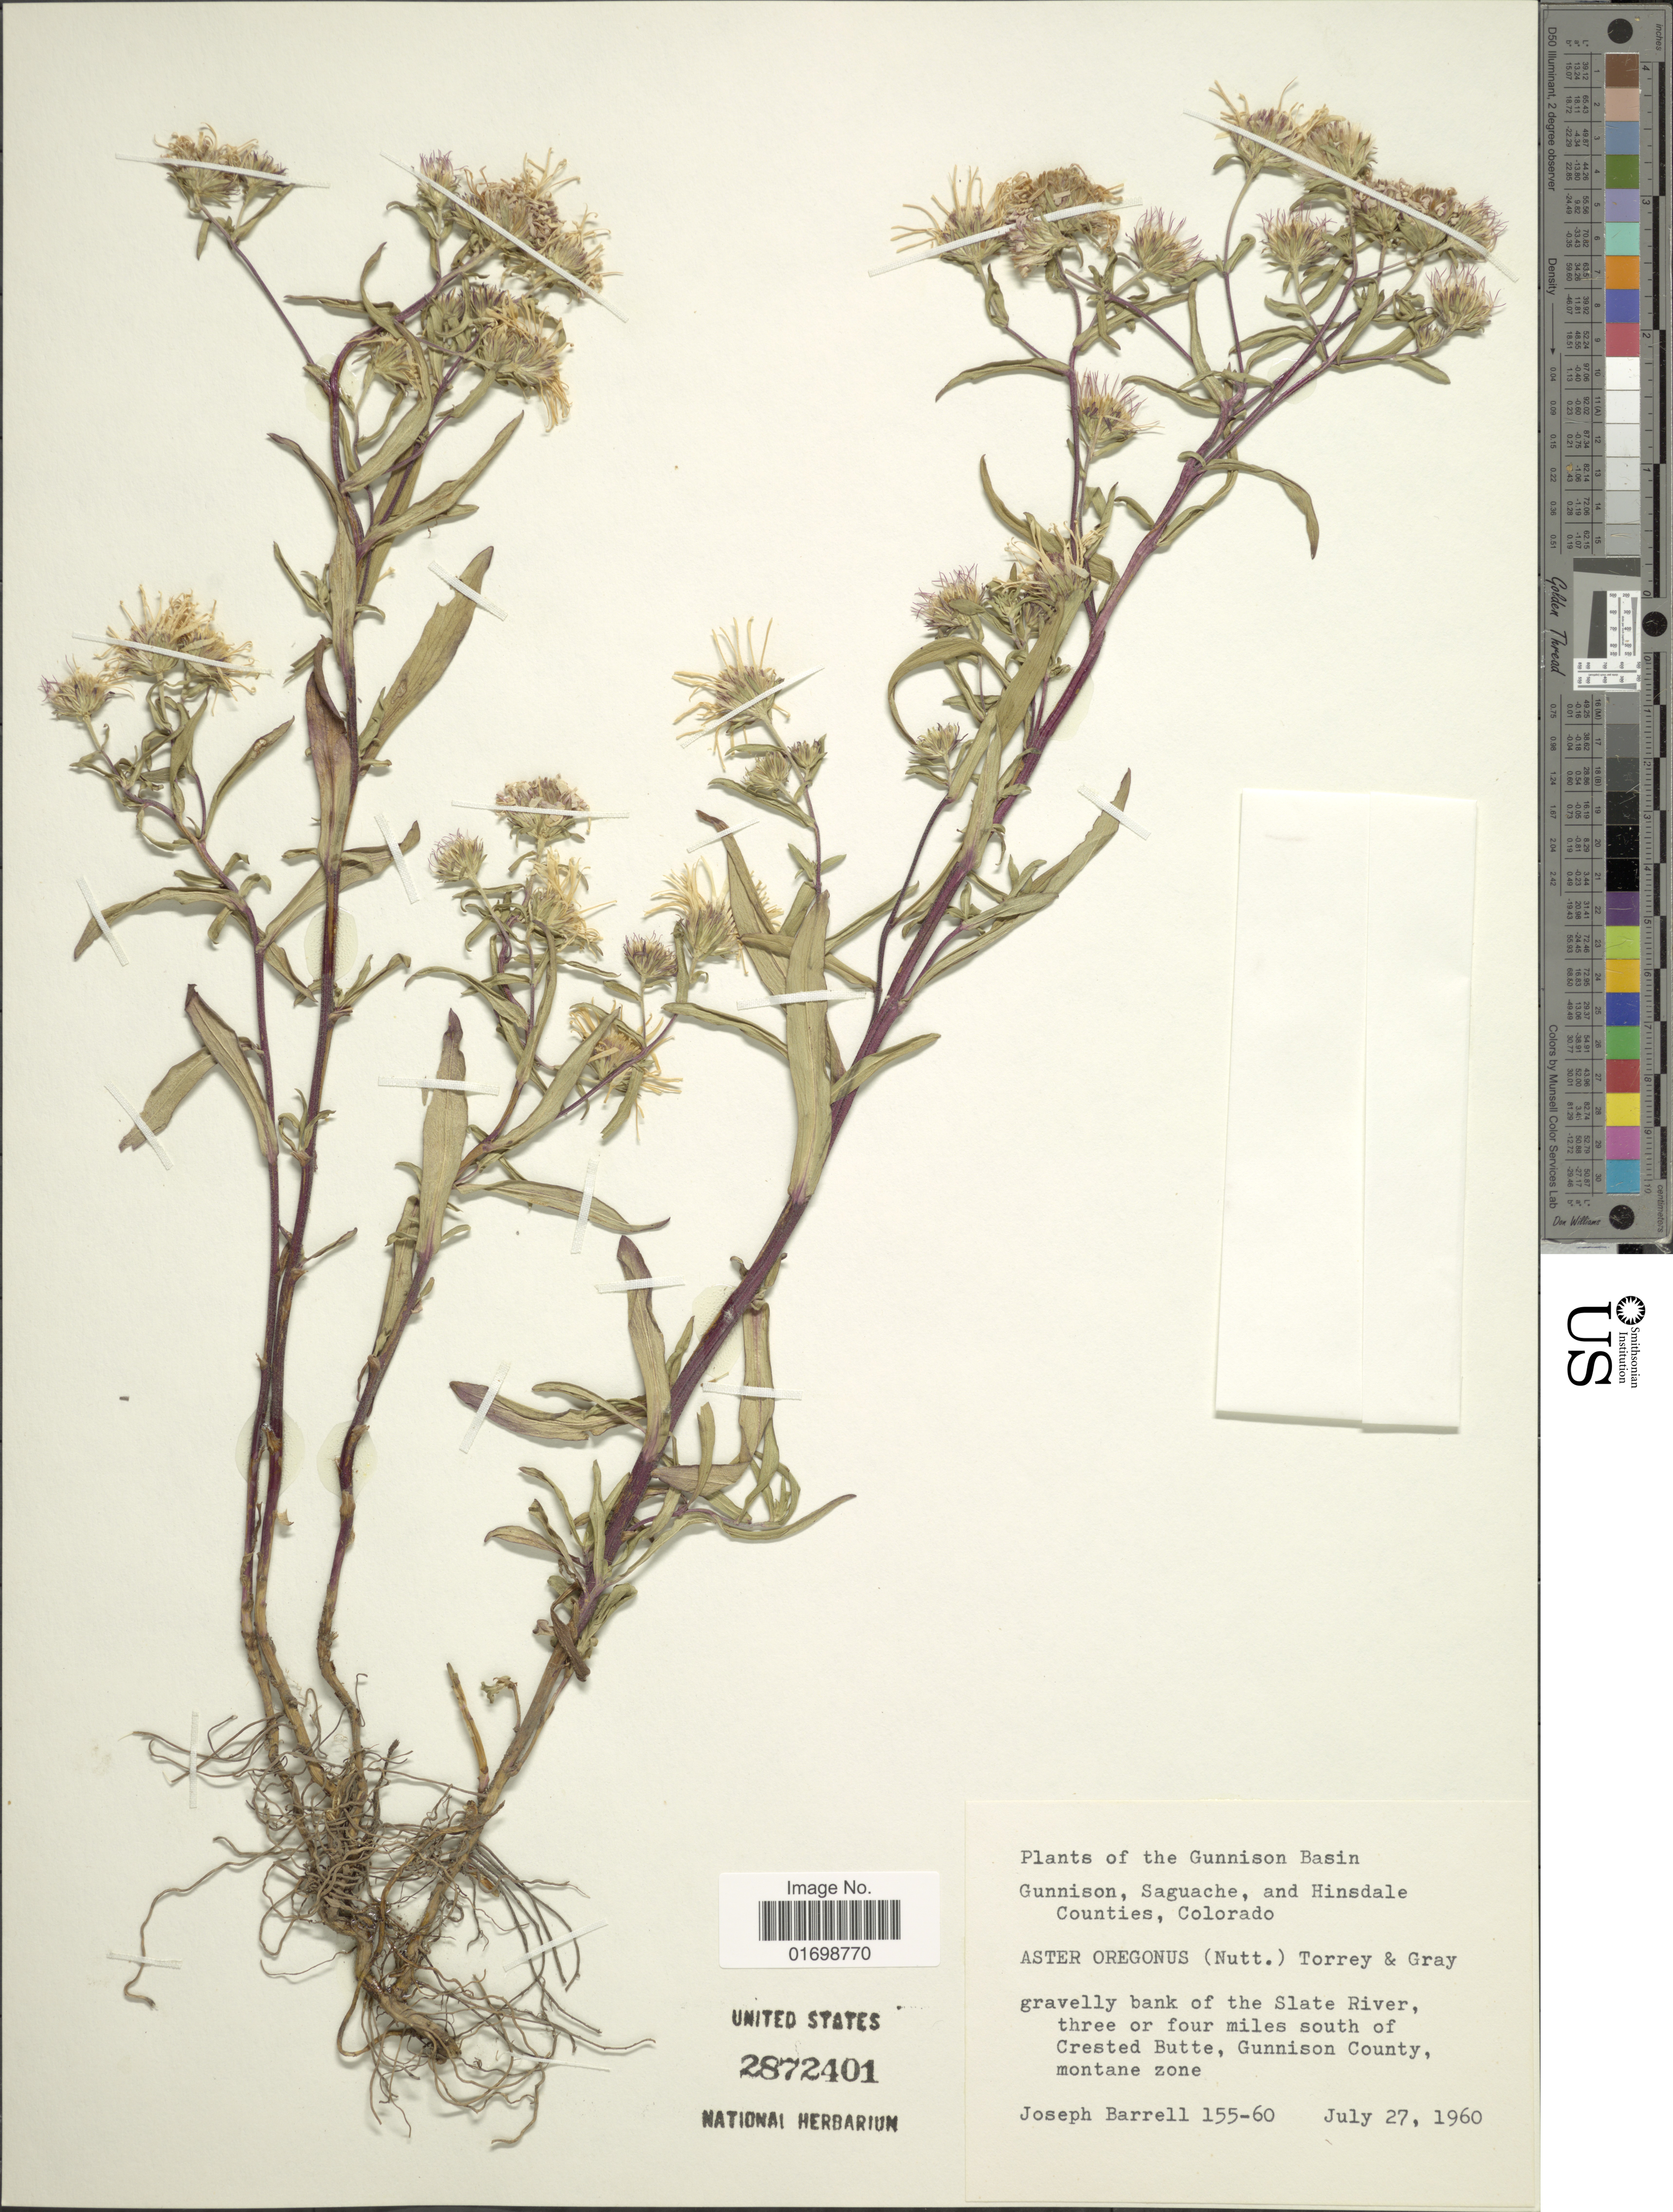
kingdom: Plantae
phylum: Tracheophyta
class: Magnoliopsida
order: Asterales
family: Asteraceae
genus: Symphyotrichum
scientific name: Symphyotrichum eatonii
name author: (A. Gray) G.L. Nesom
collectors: J. Barrell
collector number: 155-60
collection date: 1960-07-27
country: United States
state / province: Colorado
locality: Gunnison Basin, Gunnison, Saguache, and Hinsdale Counties, gravelly bank of the Slate River, three or four miles south of Crested Butte, Gunnison County, montane zone.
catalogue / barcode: US 2872401